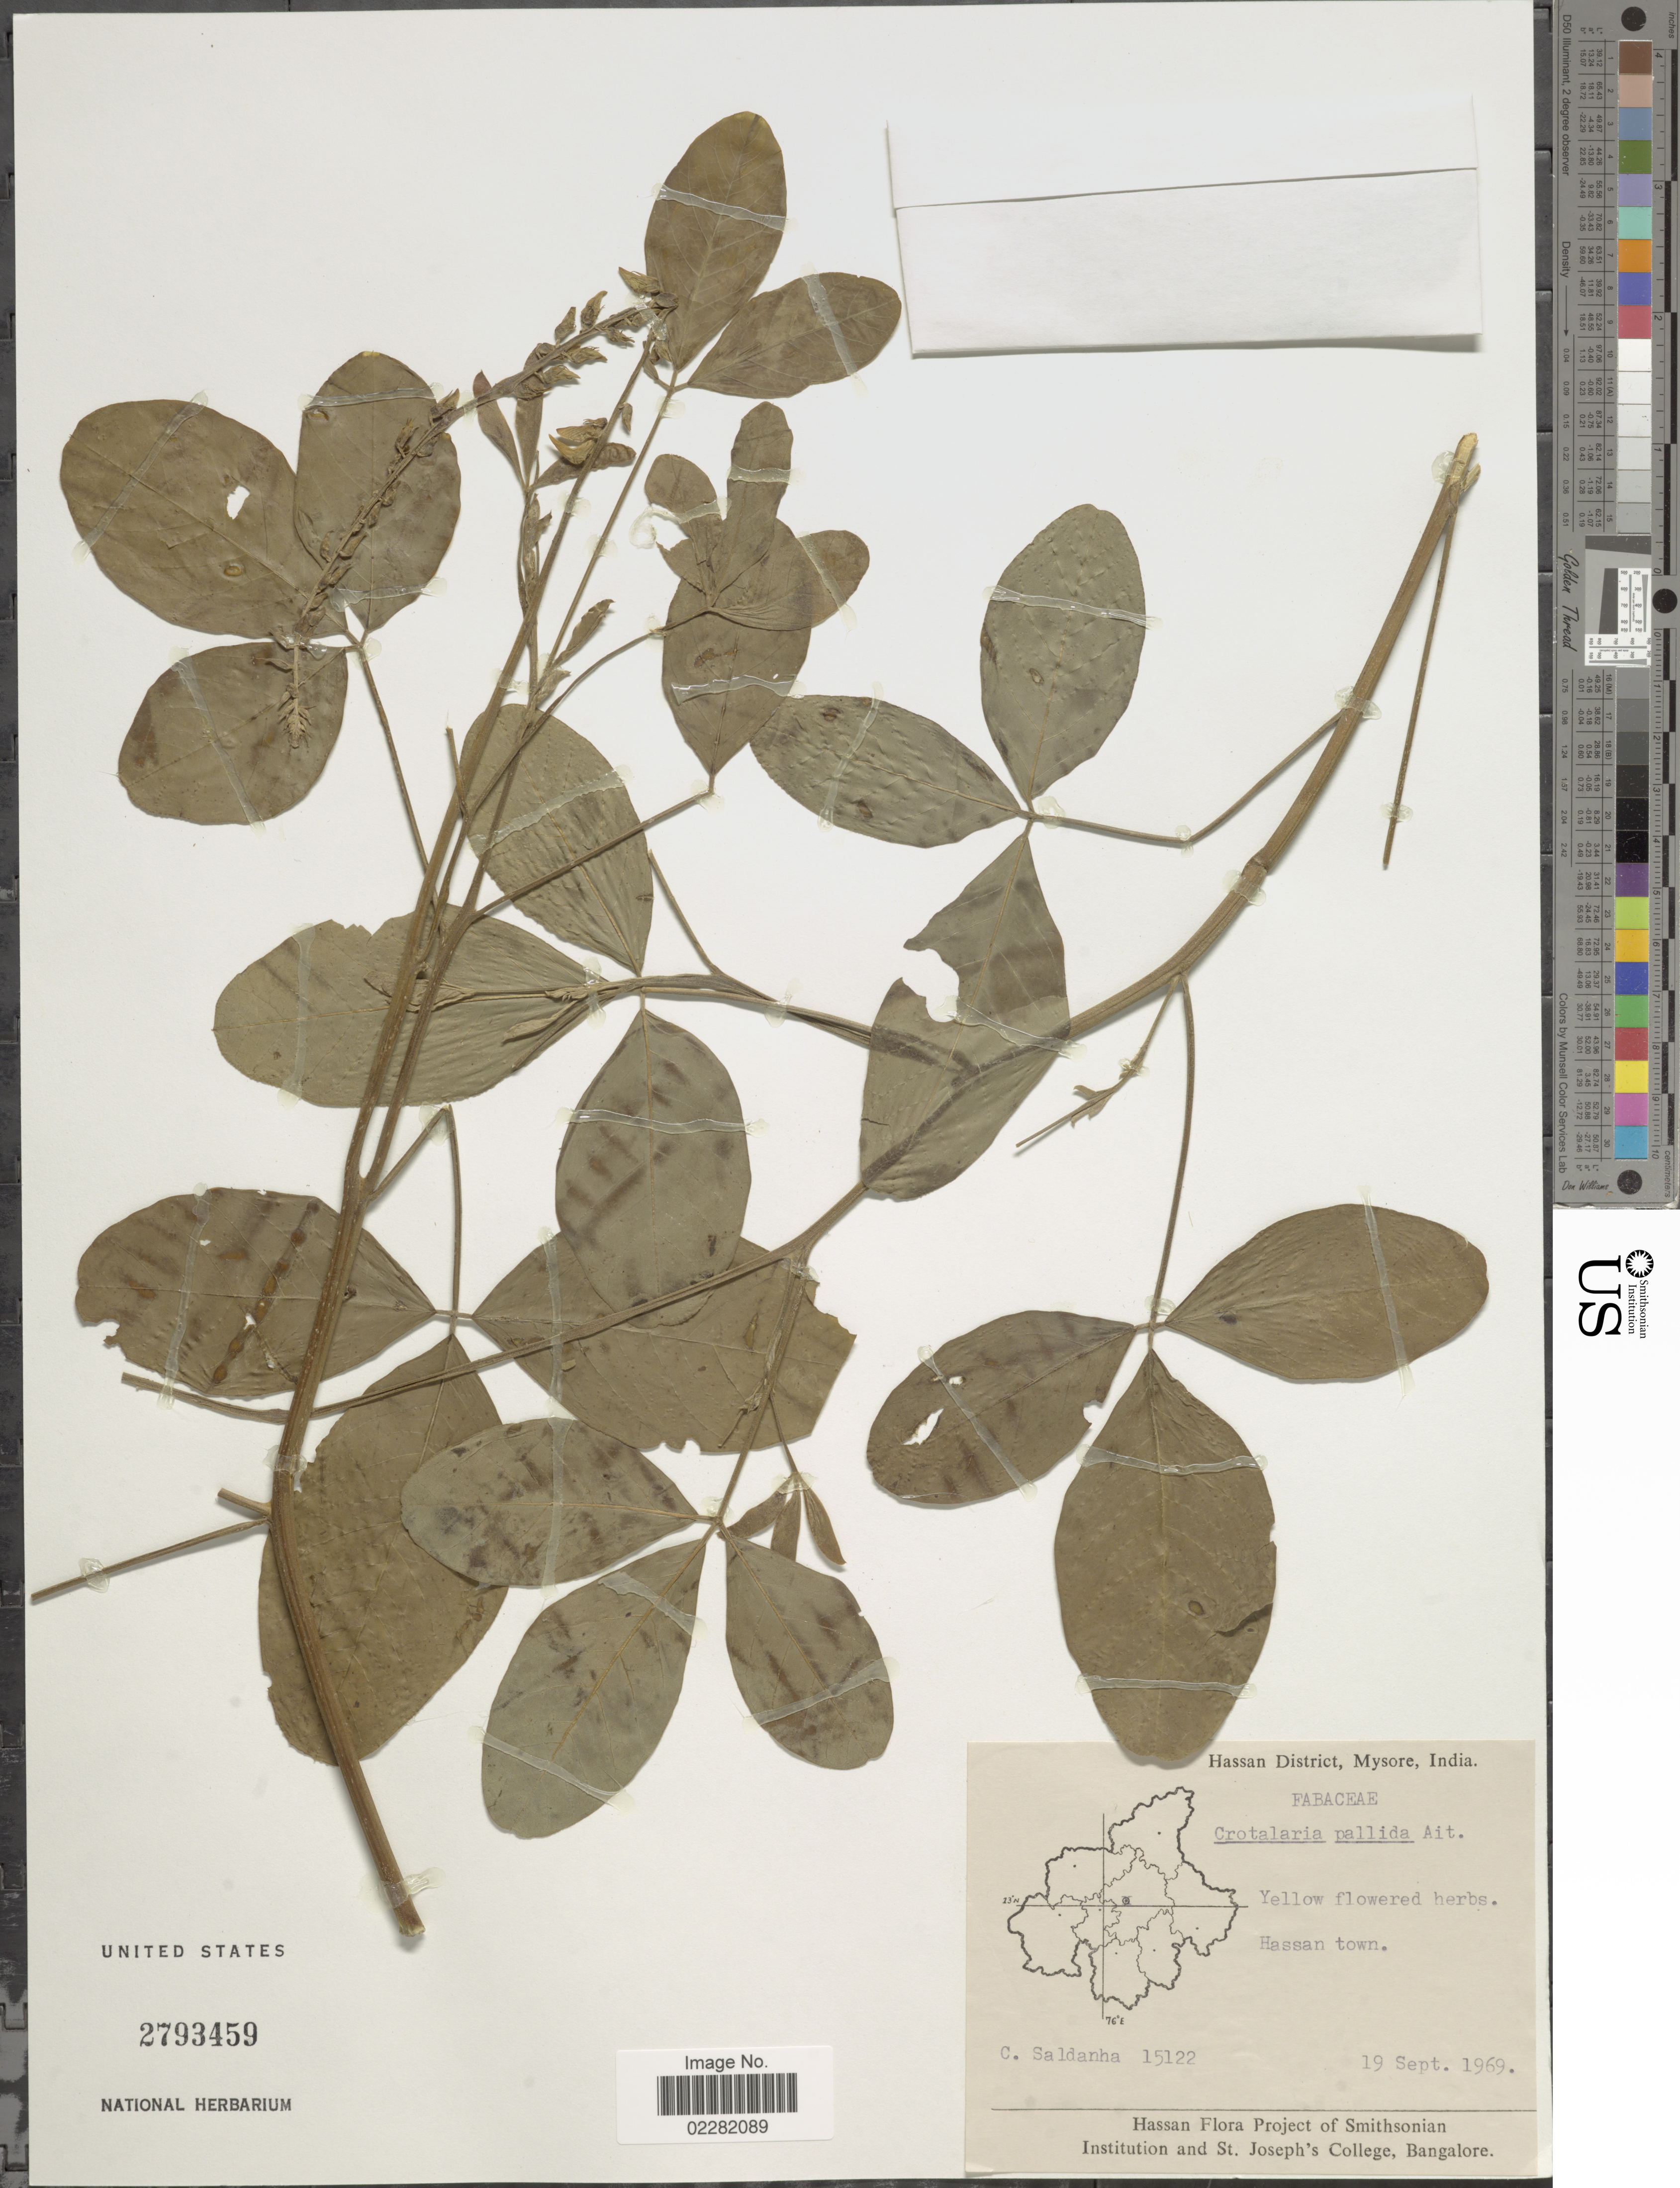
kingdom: Plantae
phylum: Tracheophyta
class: Magnoliopsida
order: Fabales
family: Fabaceae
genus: Crotalaria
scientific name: Crotalaria pallida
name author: Aiton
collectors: C. Saldanha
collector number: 15122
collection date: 1969-09-19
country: India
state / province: Karnataka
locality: Hassan District, mysore, Hassan town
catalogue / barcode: US 2793459